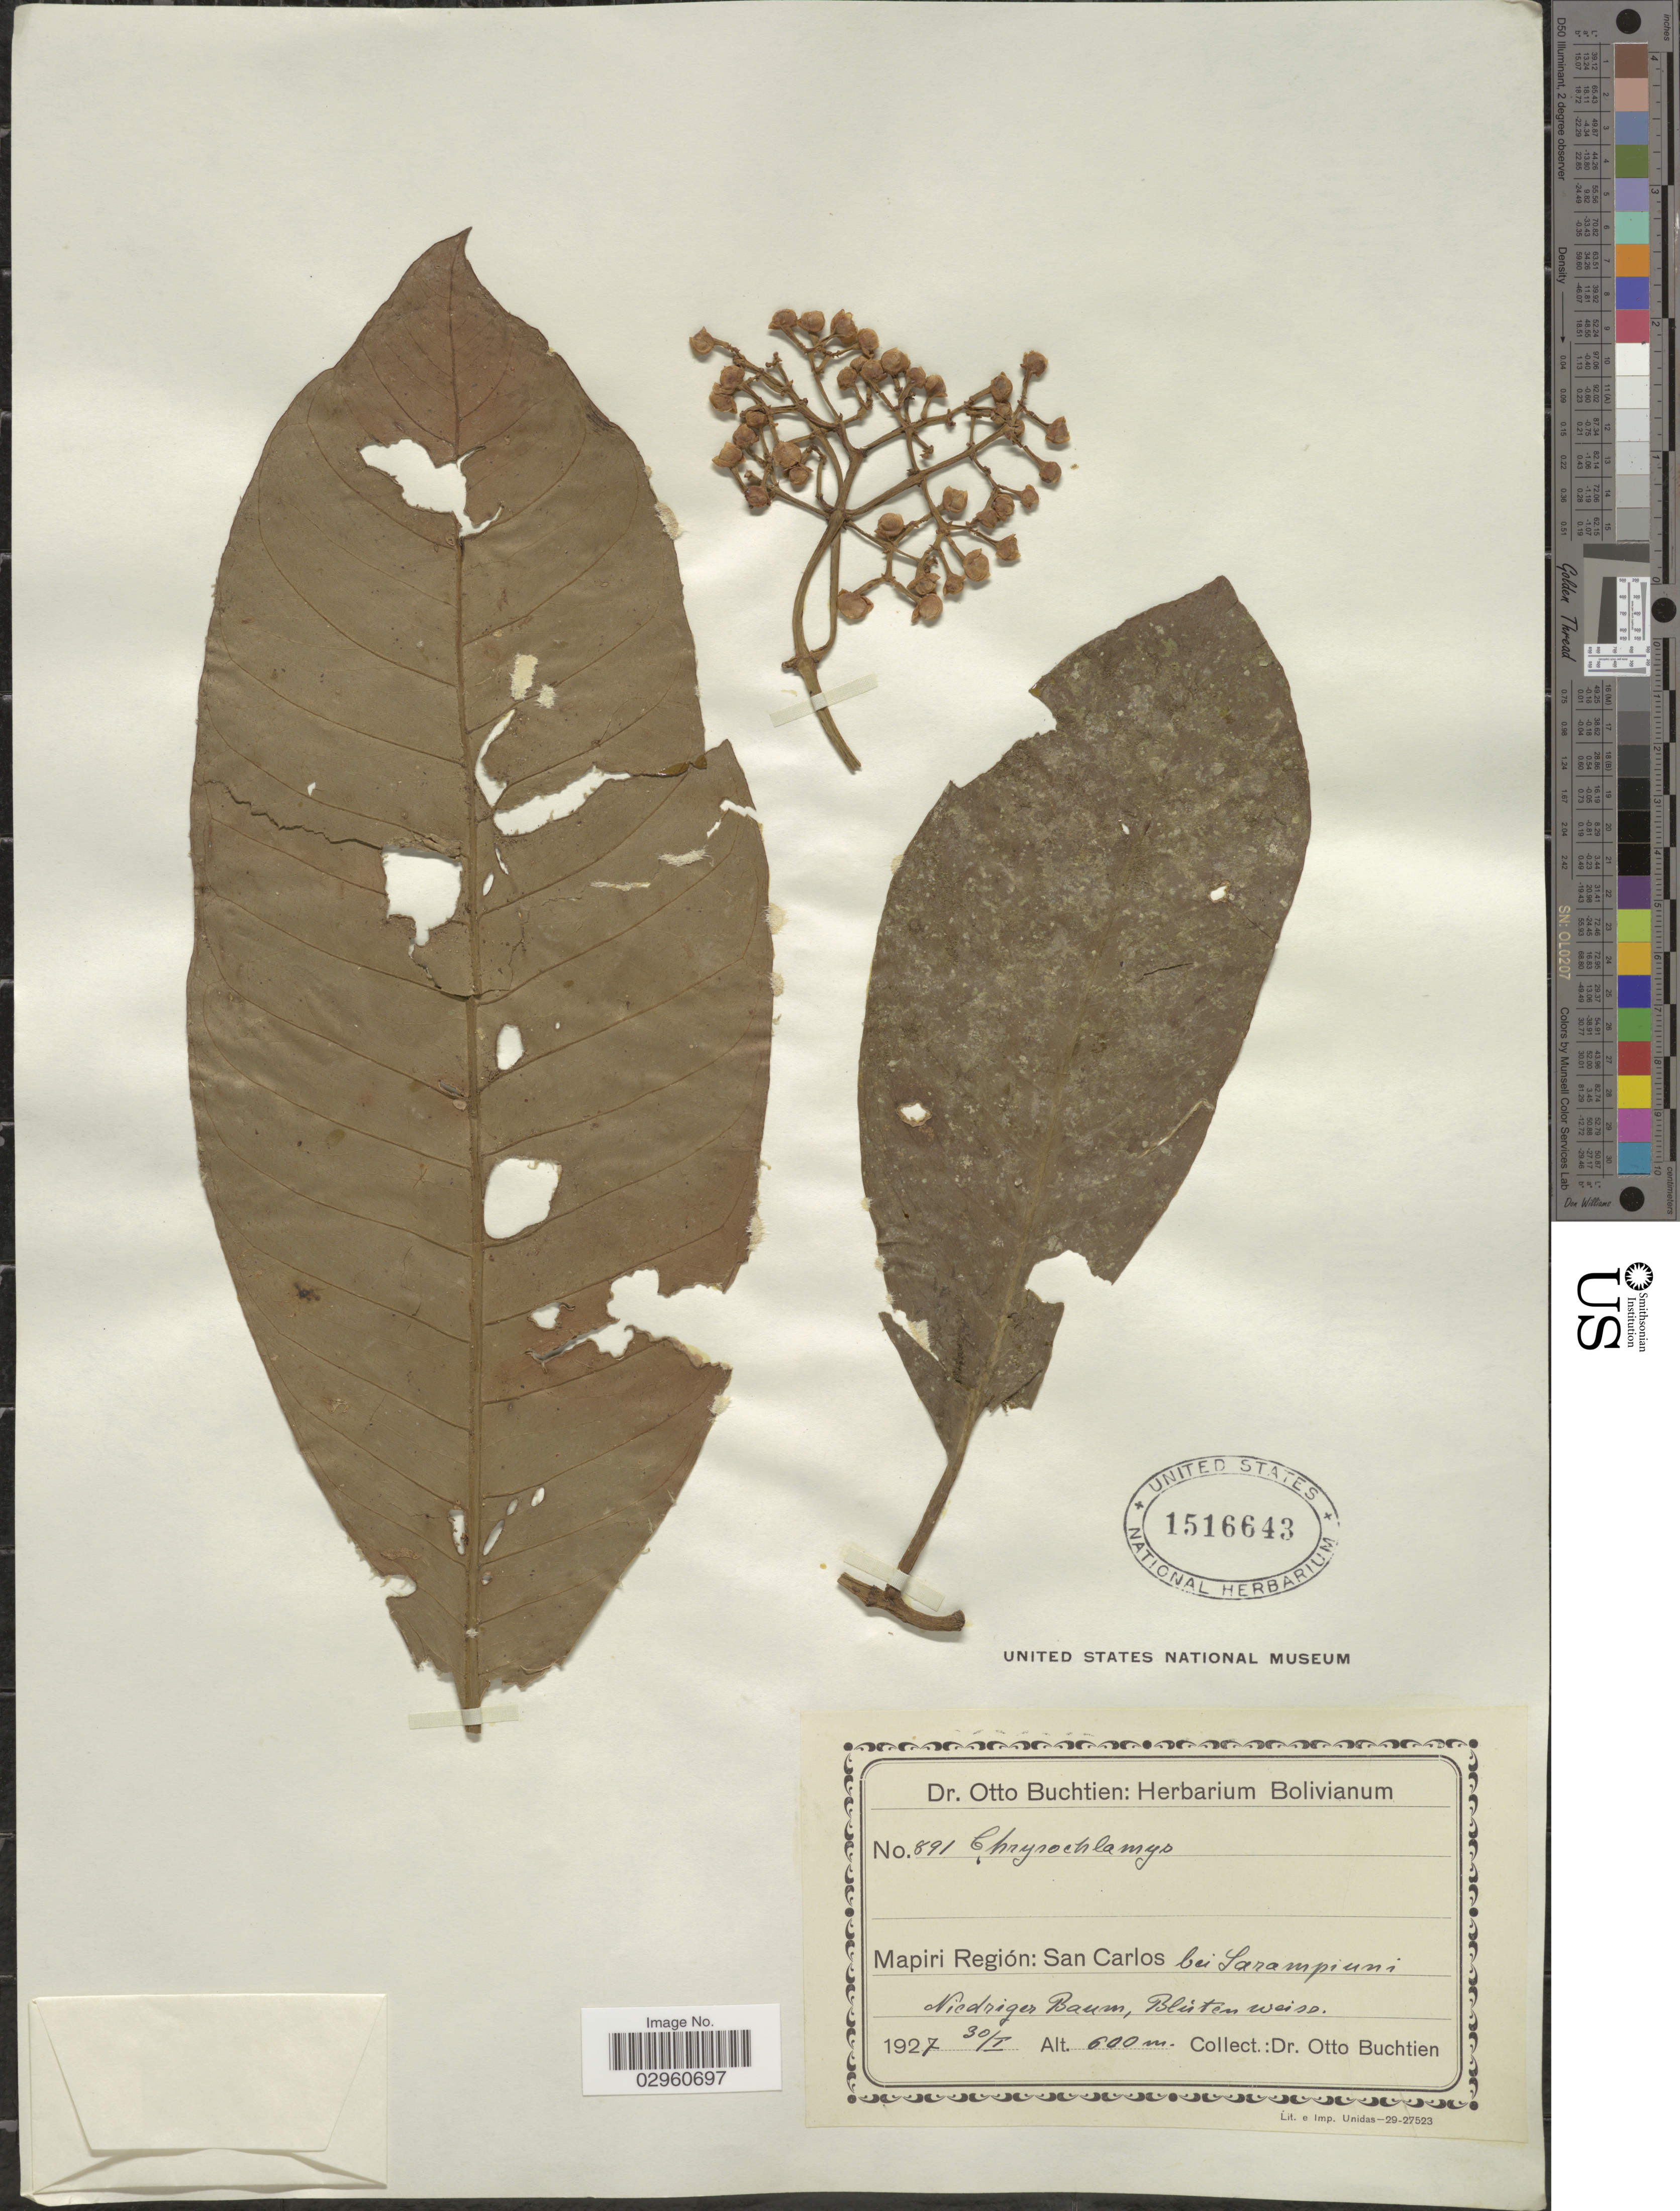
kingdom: Plantae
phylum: Tracheophyta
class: Magnoliopsida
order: Malpighiales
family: Clusiaceae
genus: Chrysochlamys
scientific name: Chrysochlamys sp.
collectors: O. Buchtien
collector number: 891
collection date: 1927-01-30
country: Bolivia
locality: Mapiri Región: San Carlos bei Sarampiuni. Niedriger Baum, Blüten weiss.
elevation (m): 600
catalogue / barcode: US 1516643